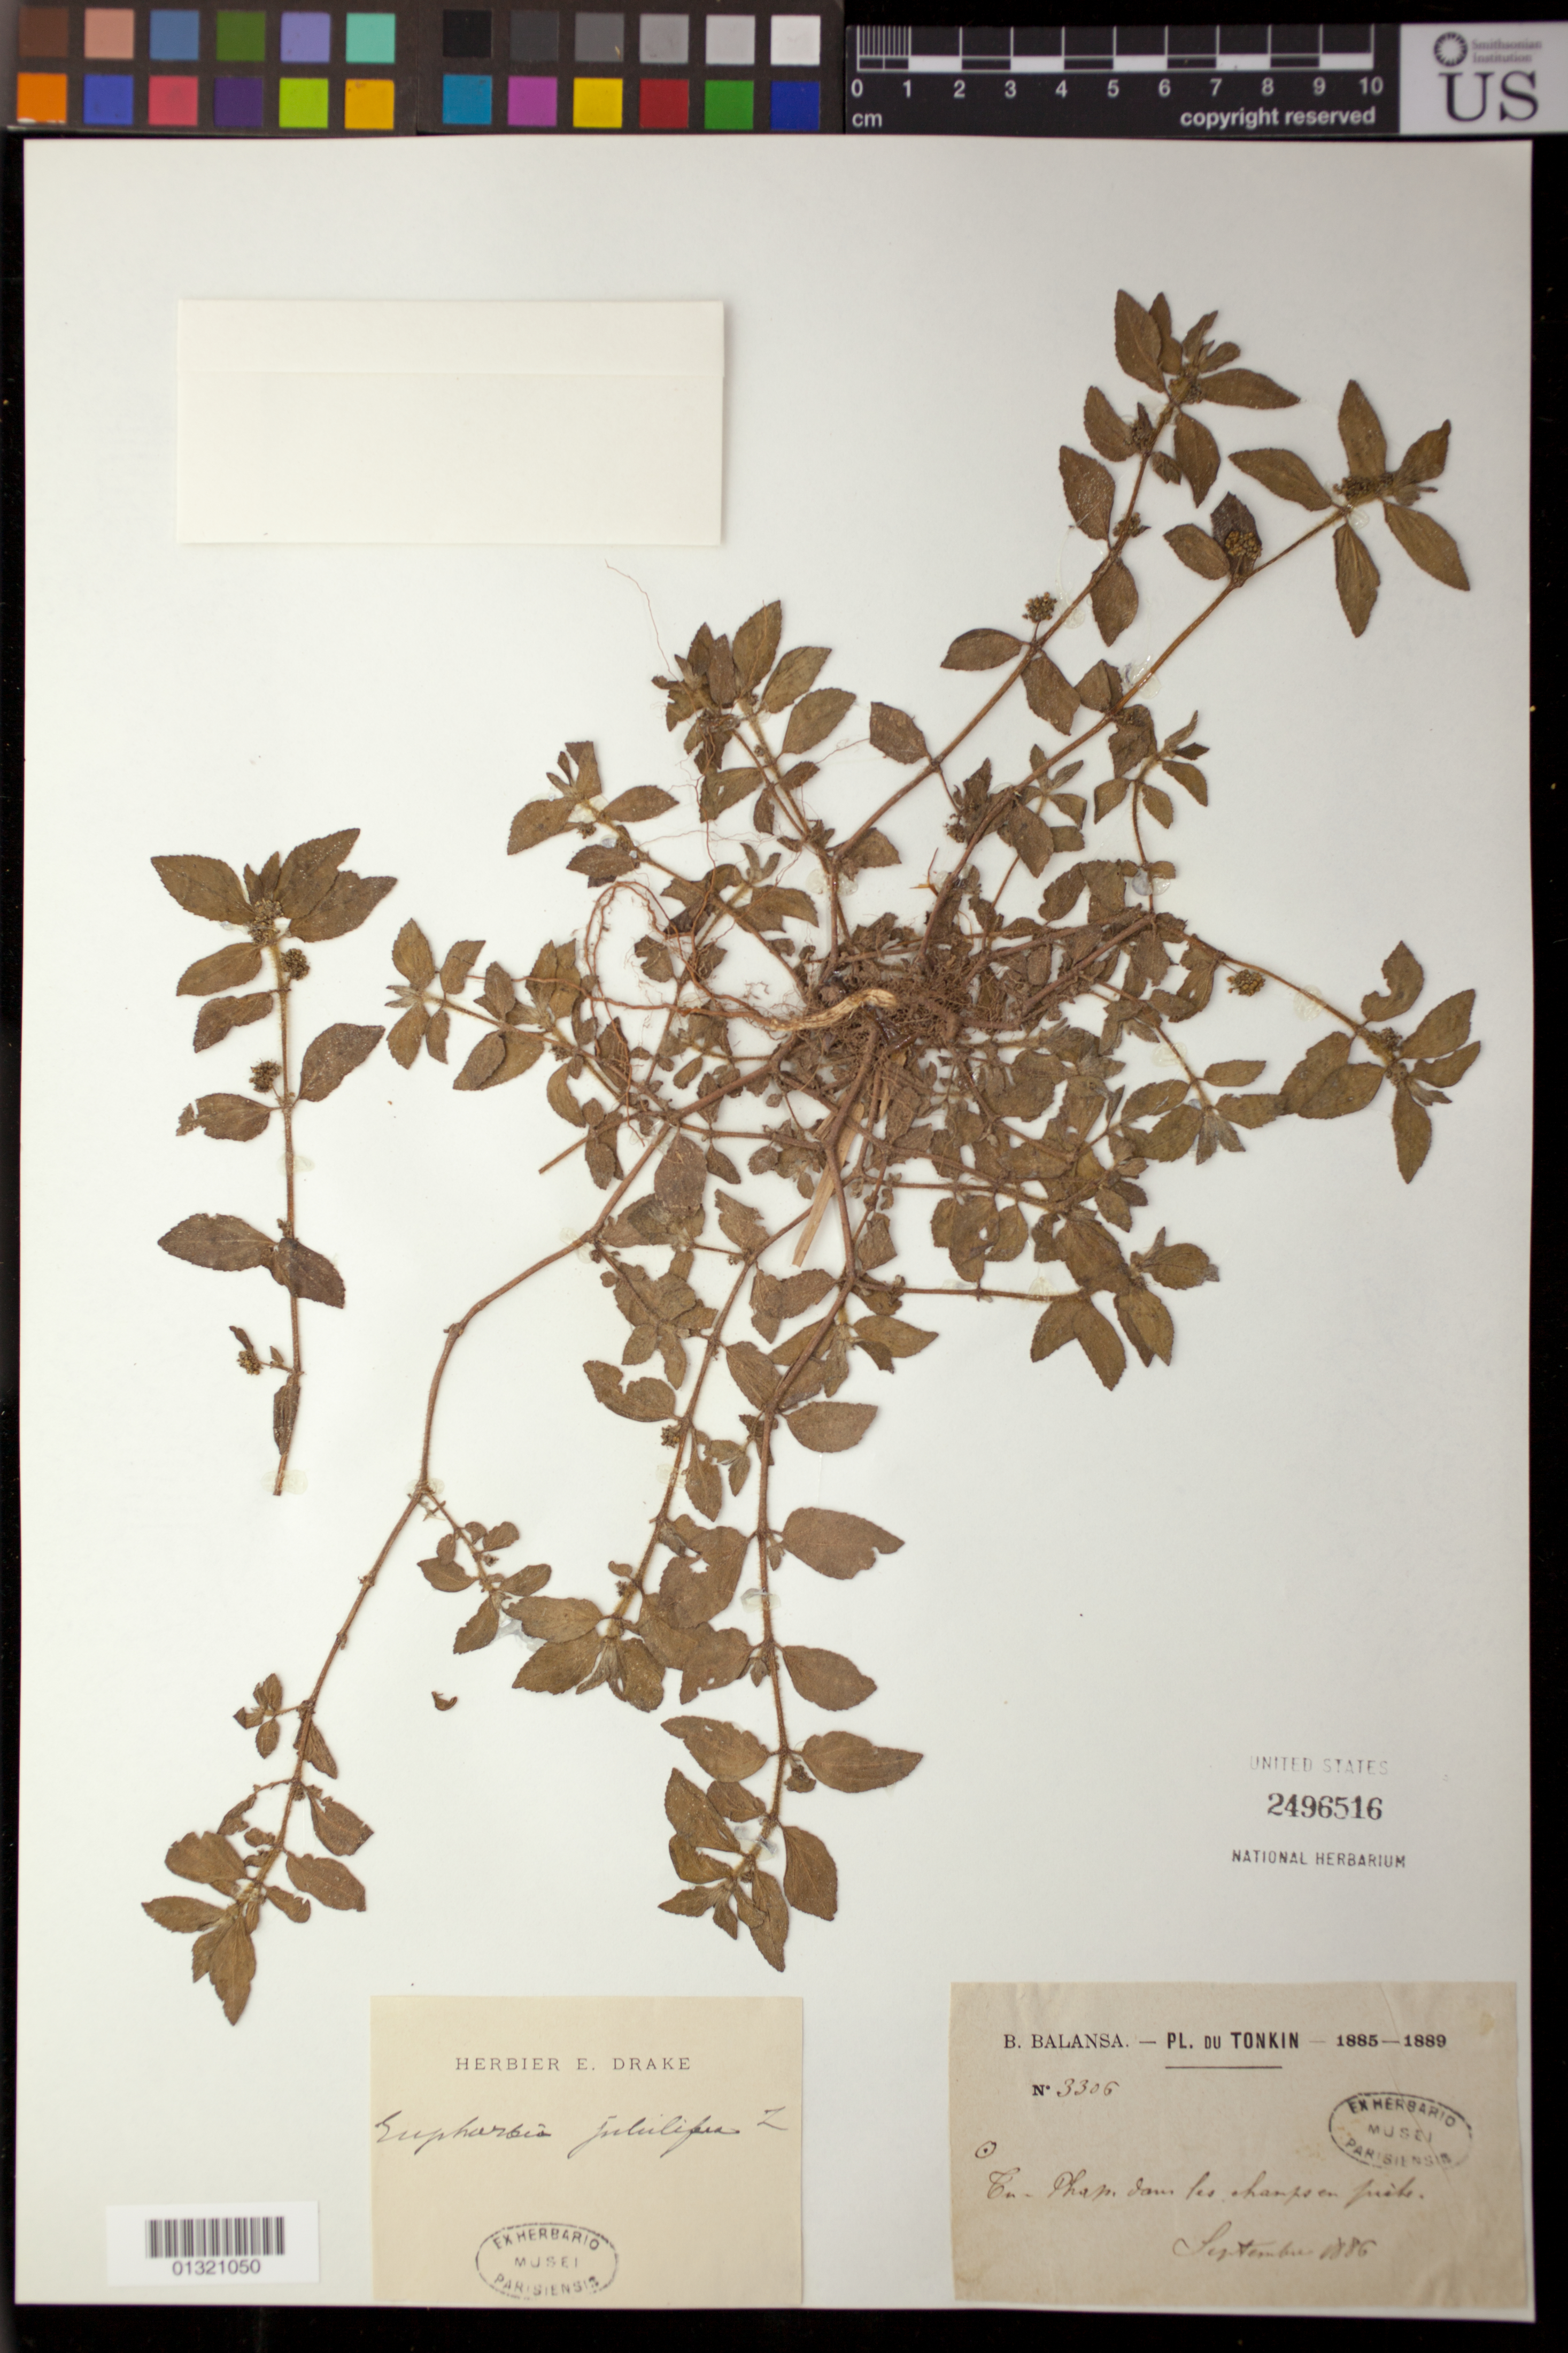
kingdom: Plantae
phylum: Tracheophyta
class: Magnoliopsida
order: Malpighiales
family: Euphorbiaceae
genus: Euphorbia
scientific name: Euphorbia hirta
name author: L.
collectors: B. Balansa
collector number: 3306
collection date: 1886-09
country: Vietnam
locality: Tonkin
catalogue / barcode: US 2496516